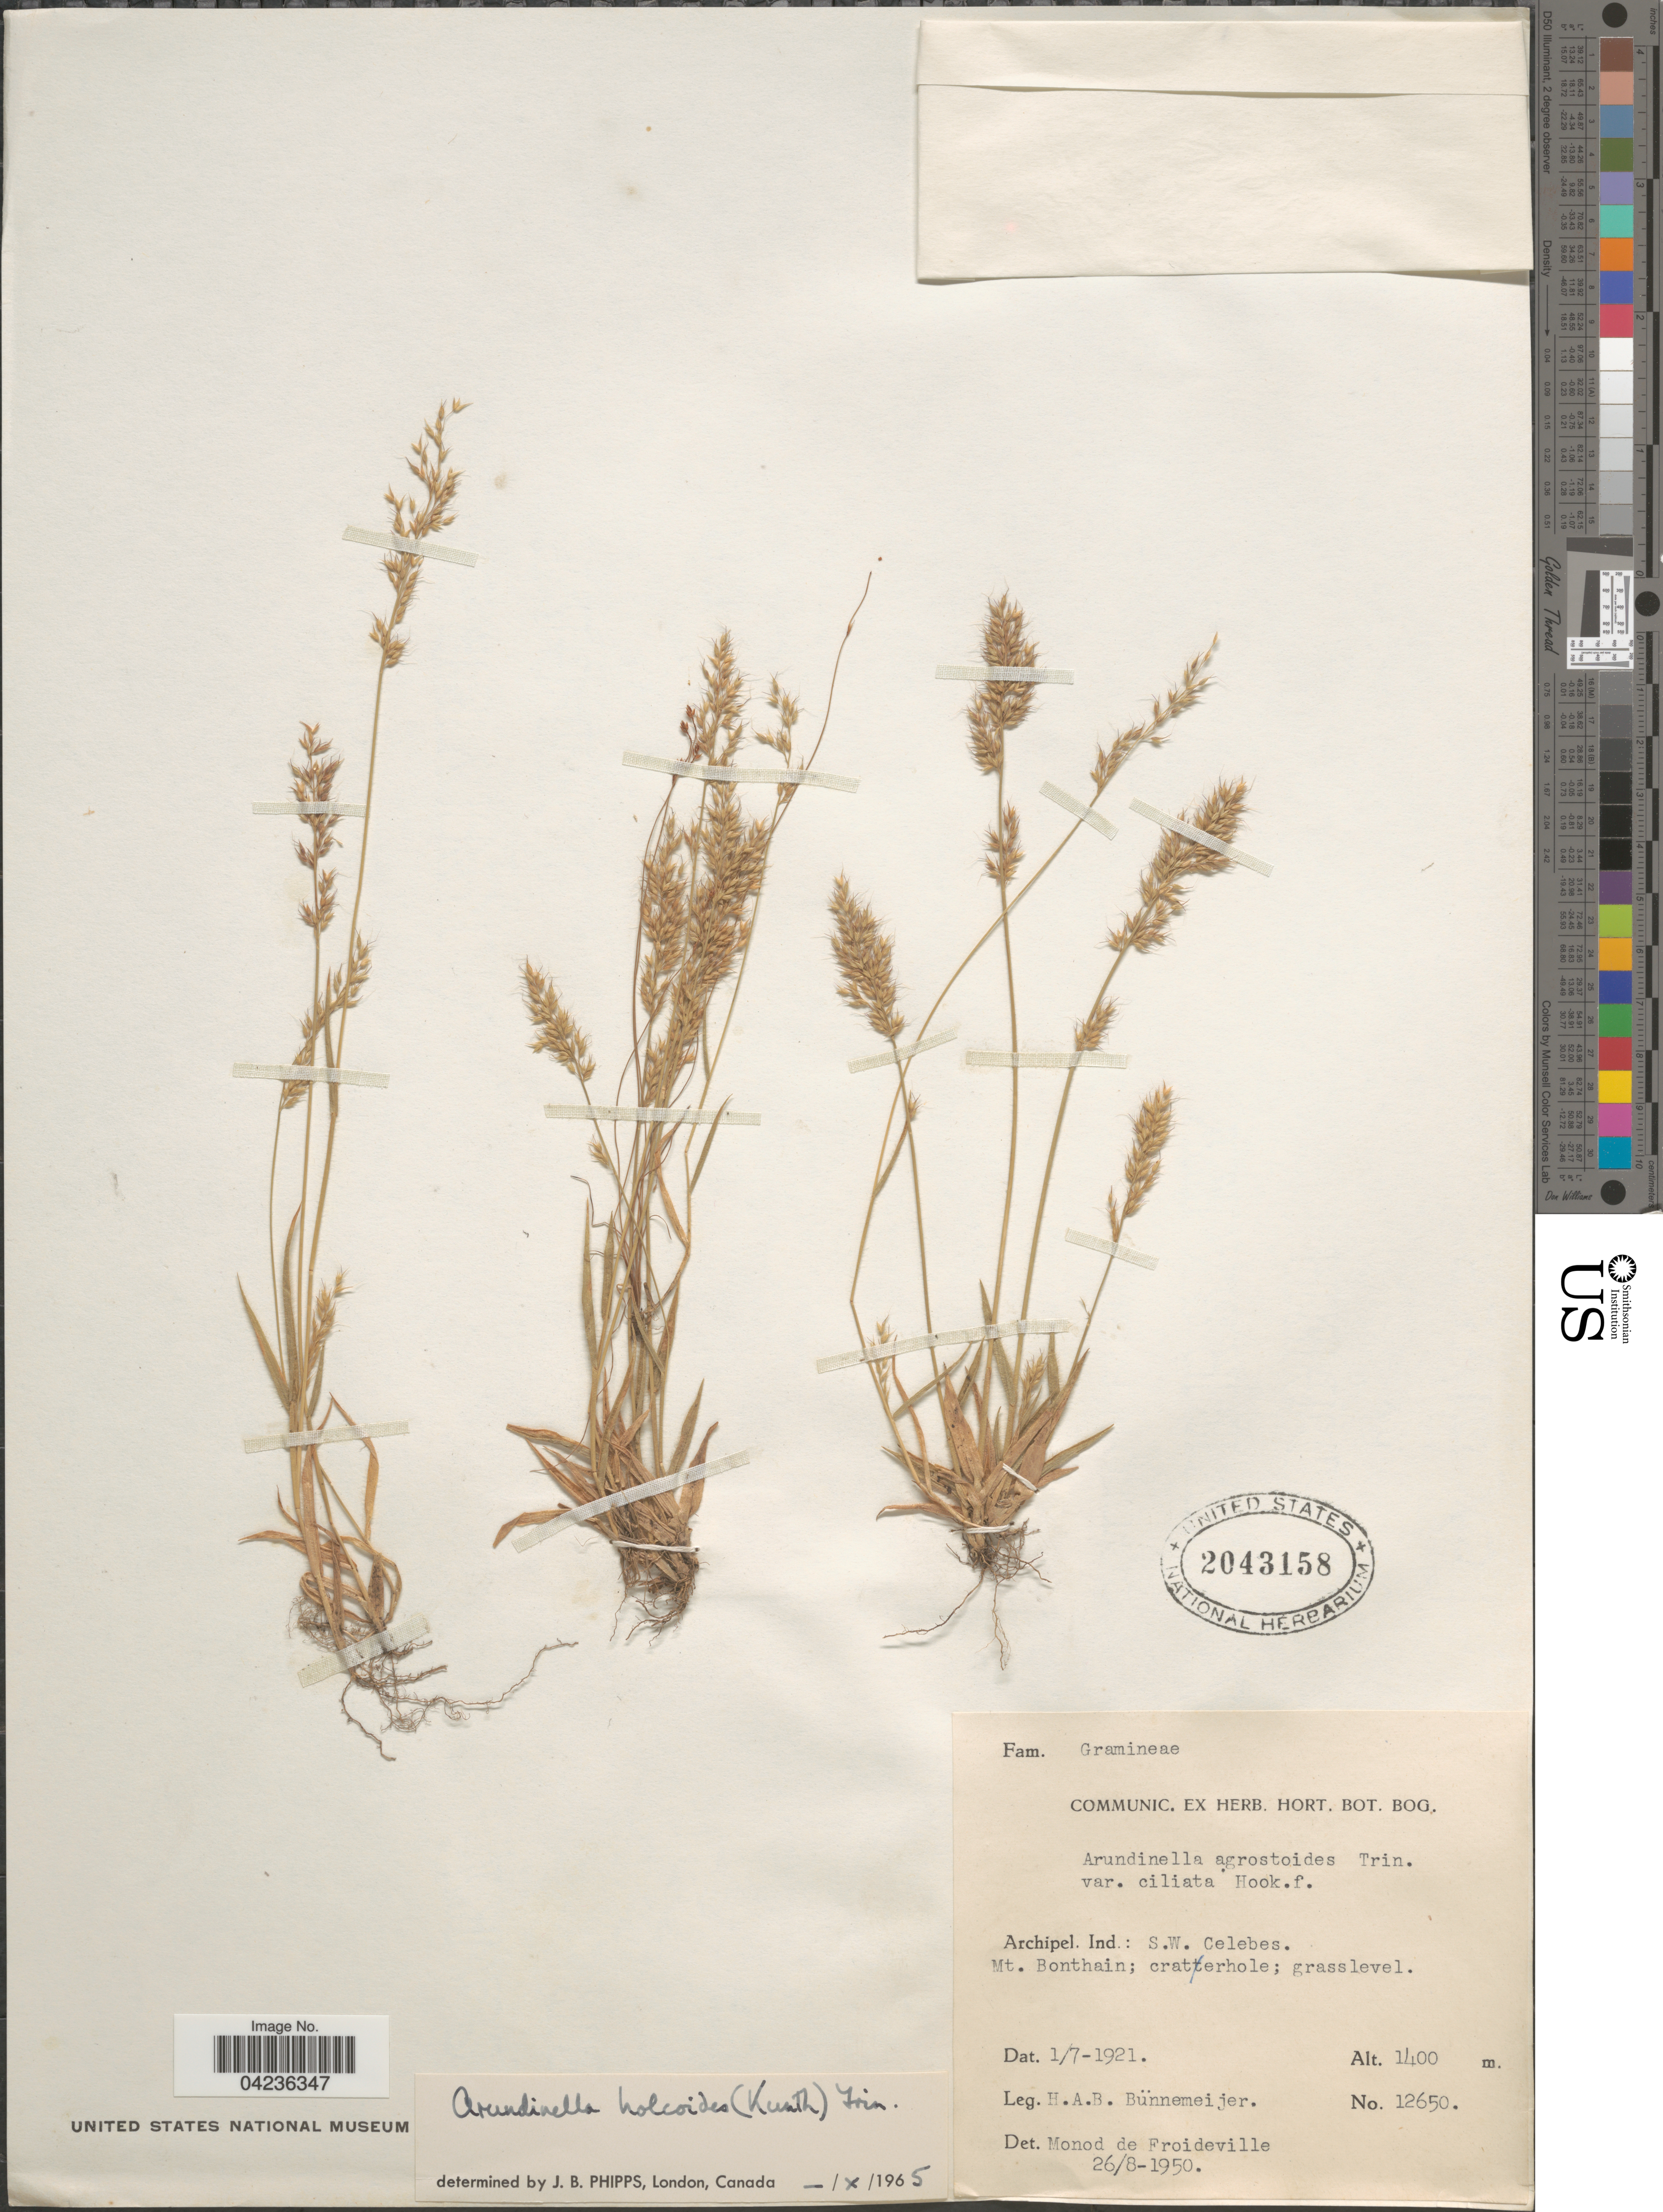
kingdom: Plantae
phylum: Tracheophyta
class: Liliopsida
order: Poales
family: Poaceae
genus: Arundinella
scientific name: Arundinella holcoides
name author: (Kunth) Trin.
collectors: H. Bünnemeijer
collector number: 12650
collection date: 1921-07-01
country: Indonesia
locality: Archipel. Ind.: S.W. Celebes. Mt. Bonthain.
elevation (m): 1400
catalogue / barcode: US 2043158